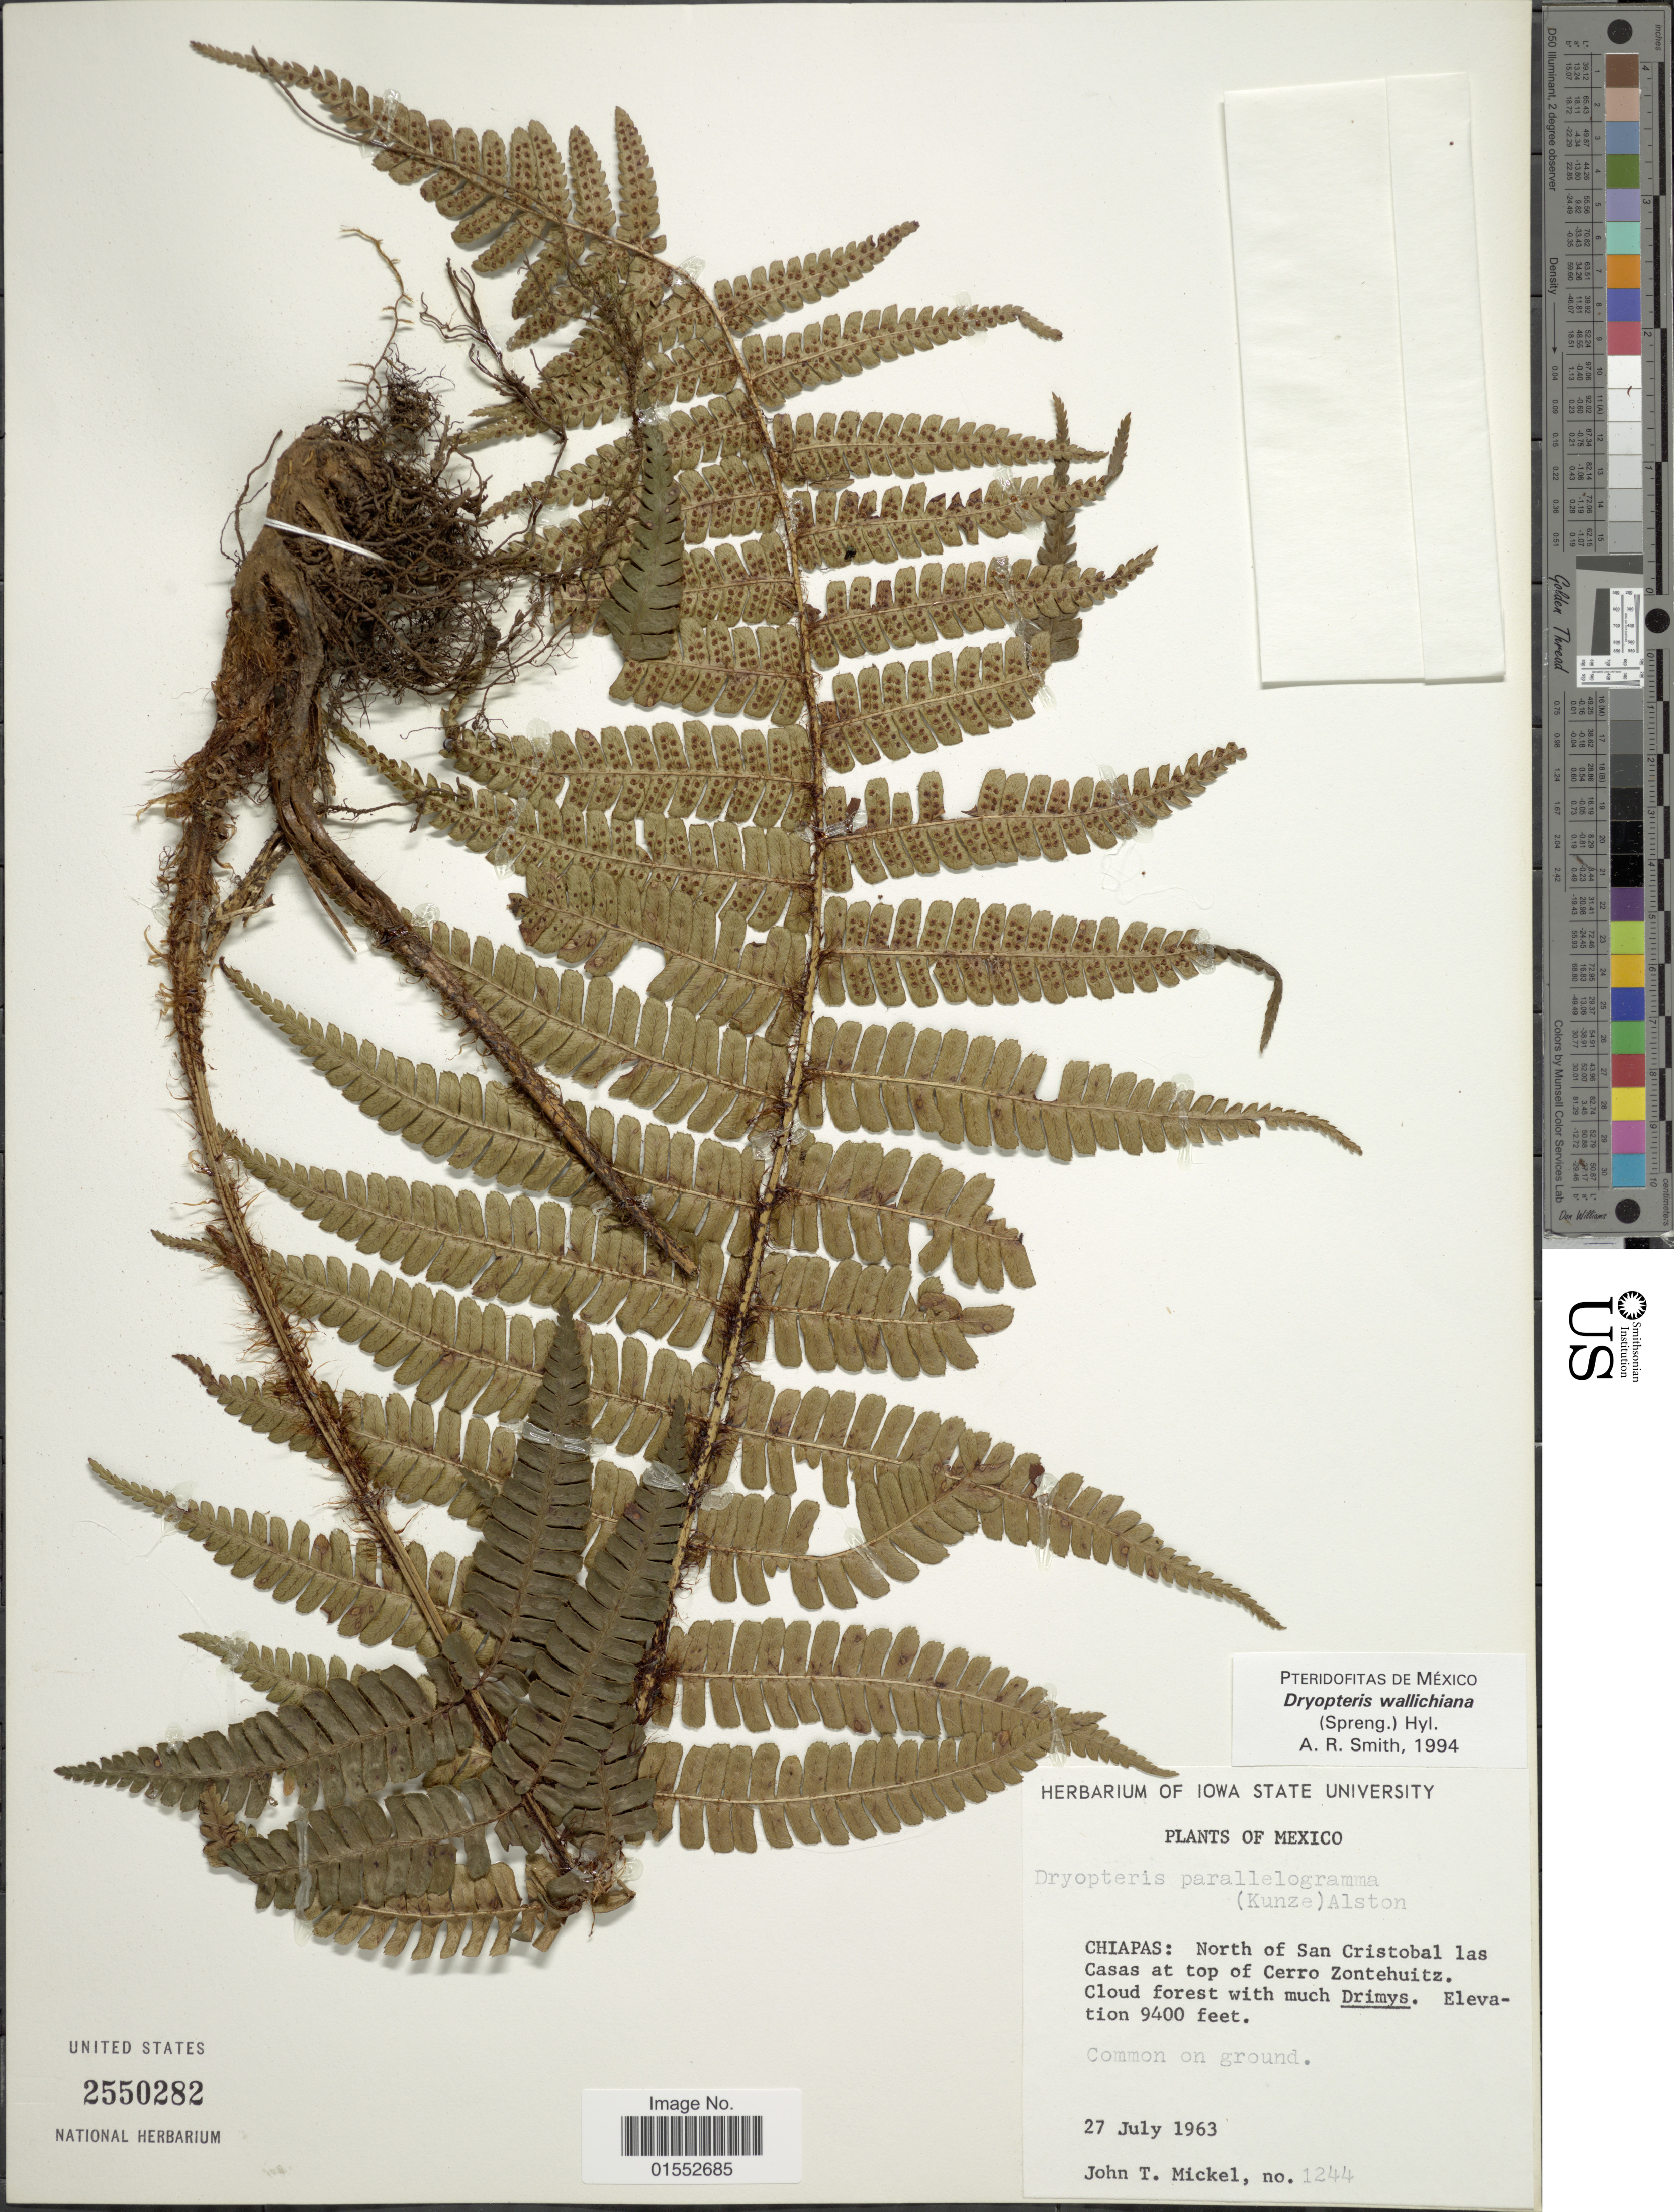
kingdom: Plantae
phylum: Tracheophyta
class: Polypodiopsida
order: Polypodiales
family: Dryopteridaceae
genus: Dryopteris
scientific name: Dryopteris wallichiana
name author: (Spreng.) Hyl.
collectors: J. T. Mickel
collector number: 1244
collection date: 1963-07-27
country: Mexico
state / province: Chiapas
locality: North of San Cristobal las Casas at top of Cerro Zontehuitz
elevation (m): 2865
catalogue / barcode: US 2550282